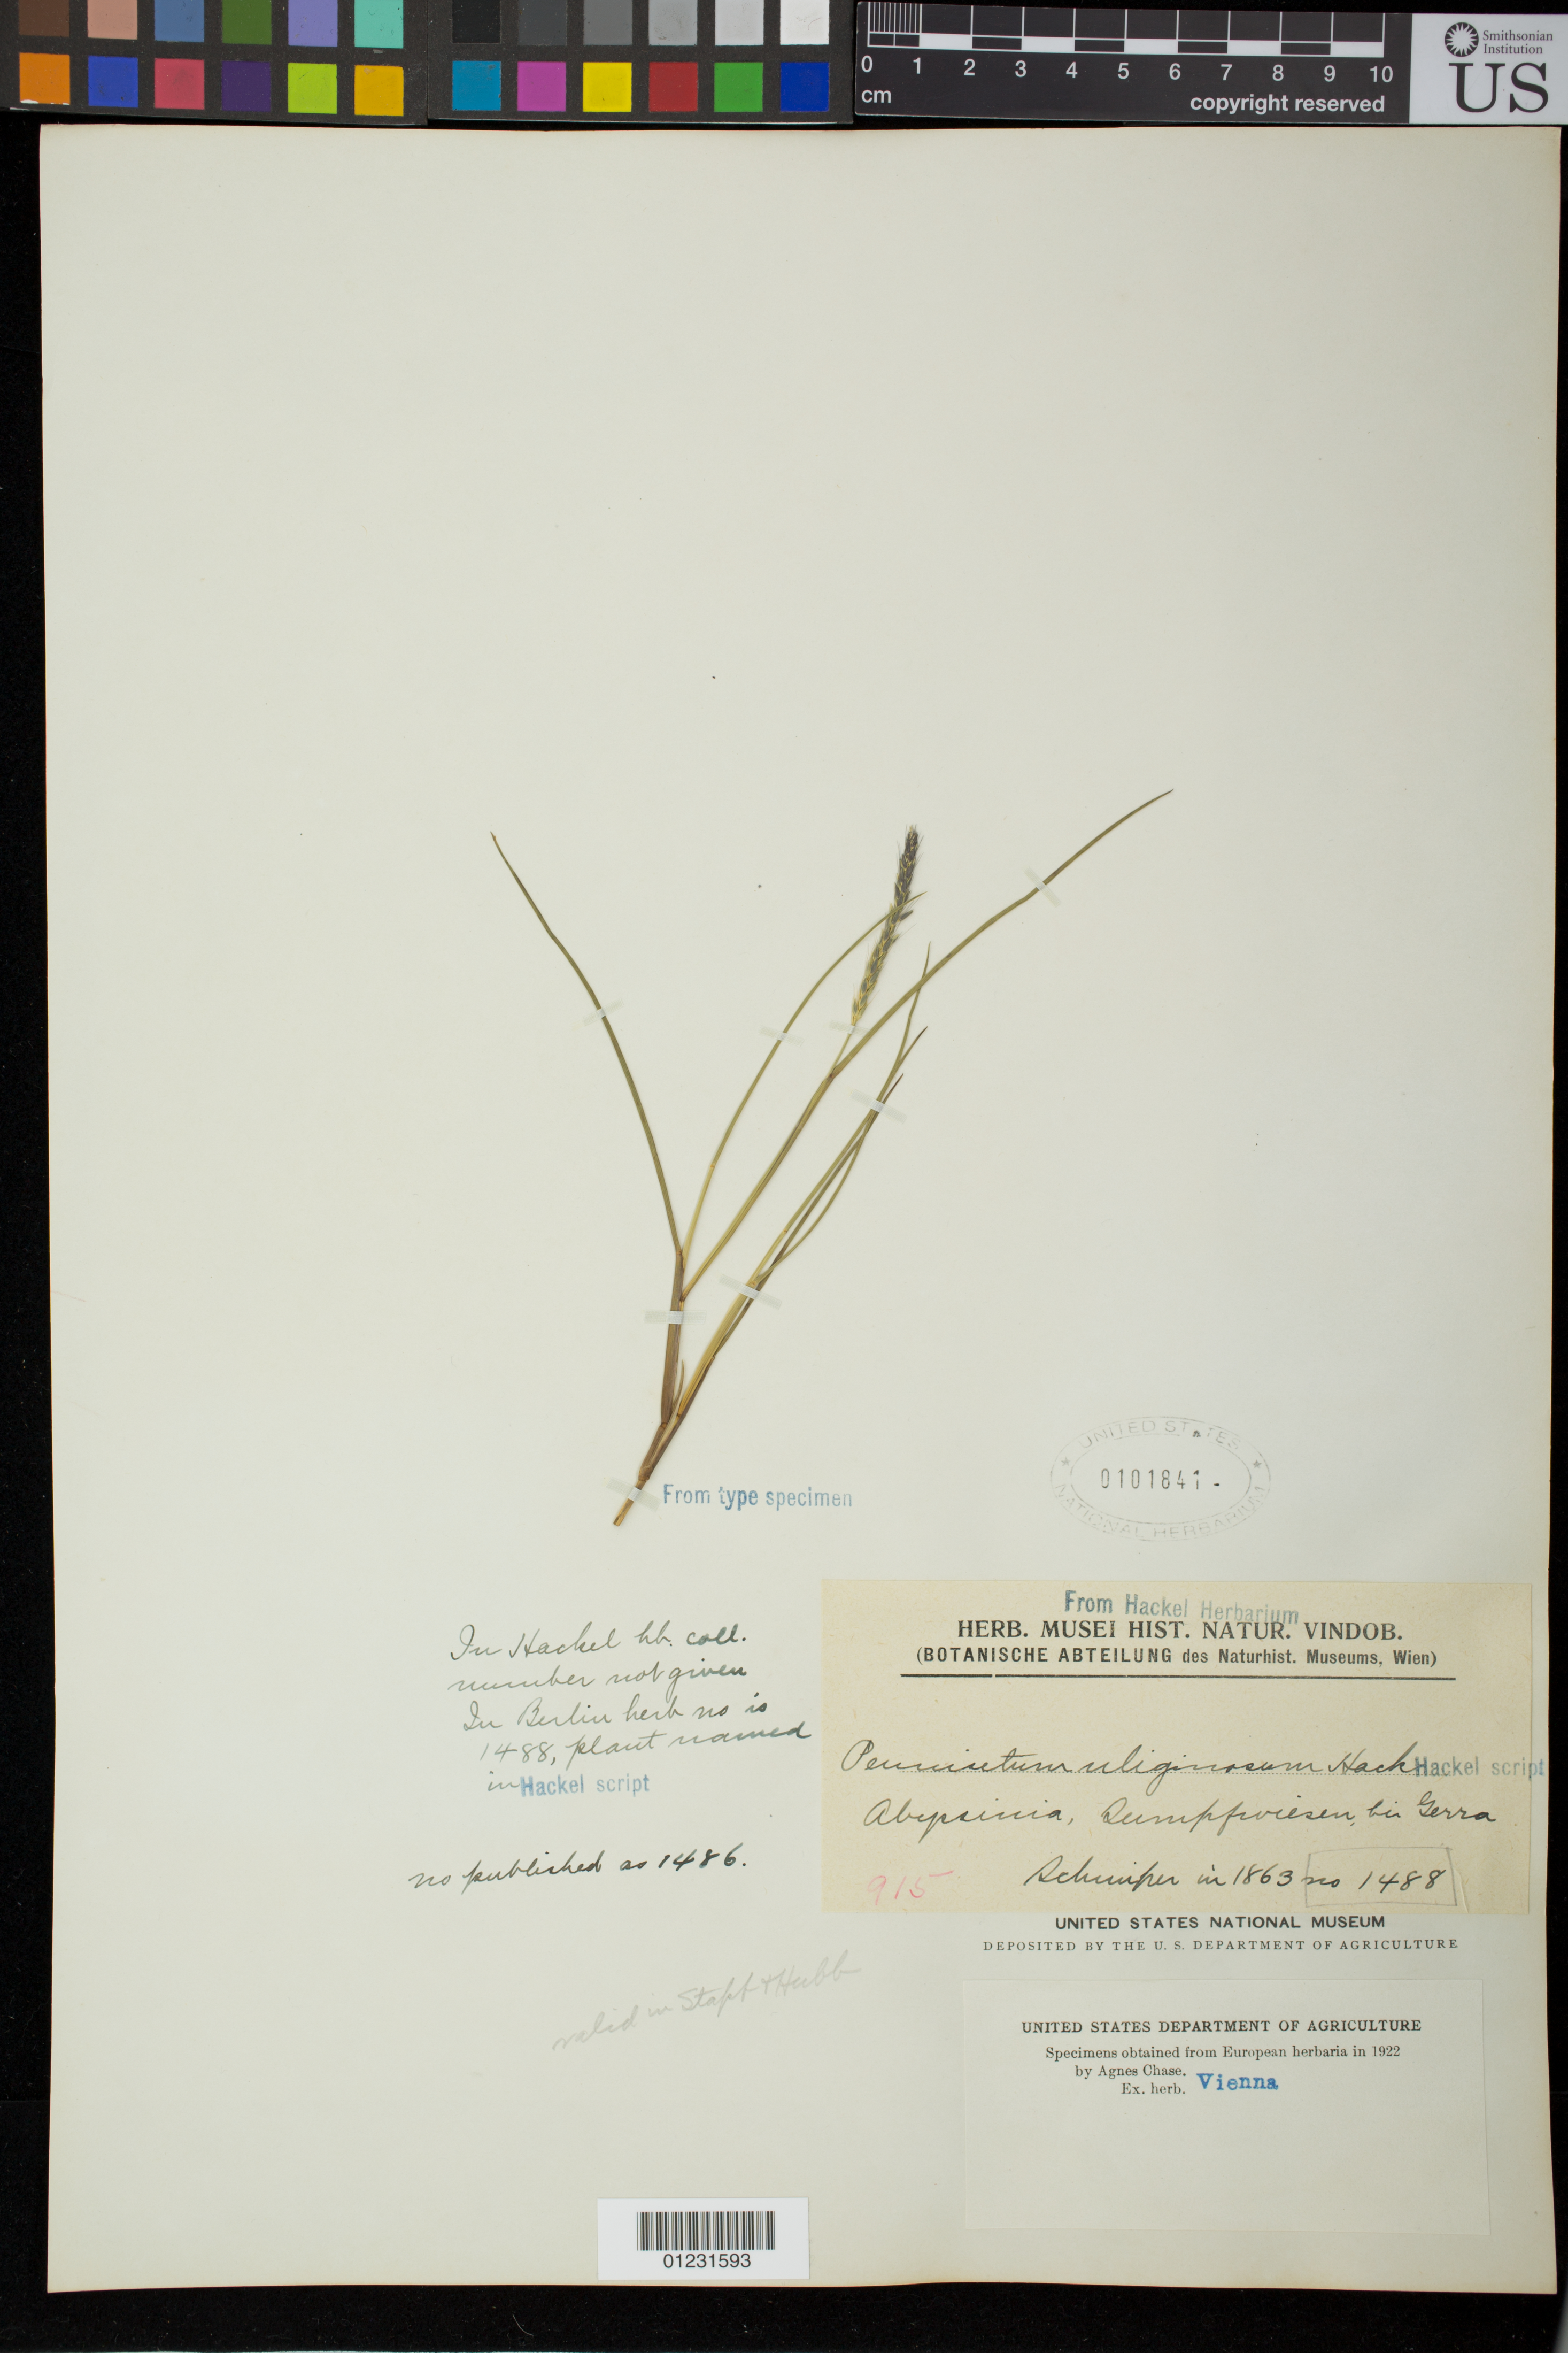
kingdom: Plantae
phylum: Tracheophyta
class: Liliopsida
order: Poales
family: Poaceae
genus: Pennisetum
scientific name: Pennisetum uliginosum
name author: Hack.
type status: Isotype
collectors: W. P. Schimper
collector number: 1488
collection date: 1863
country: Ethiopia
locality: Abyssinia, Sumpfwiesen bei Gerra.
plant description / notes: Fragmentary material of type specimen ex herb. Vienna.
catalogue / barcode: US 101841